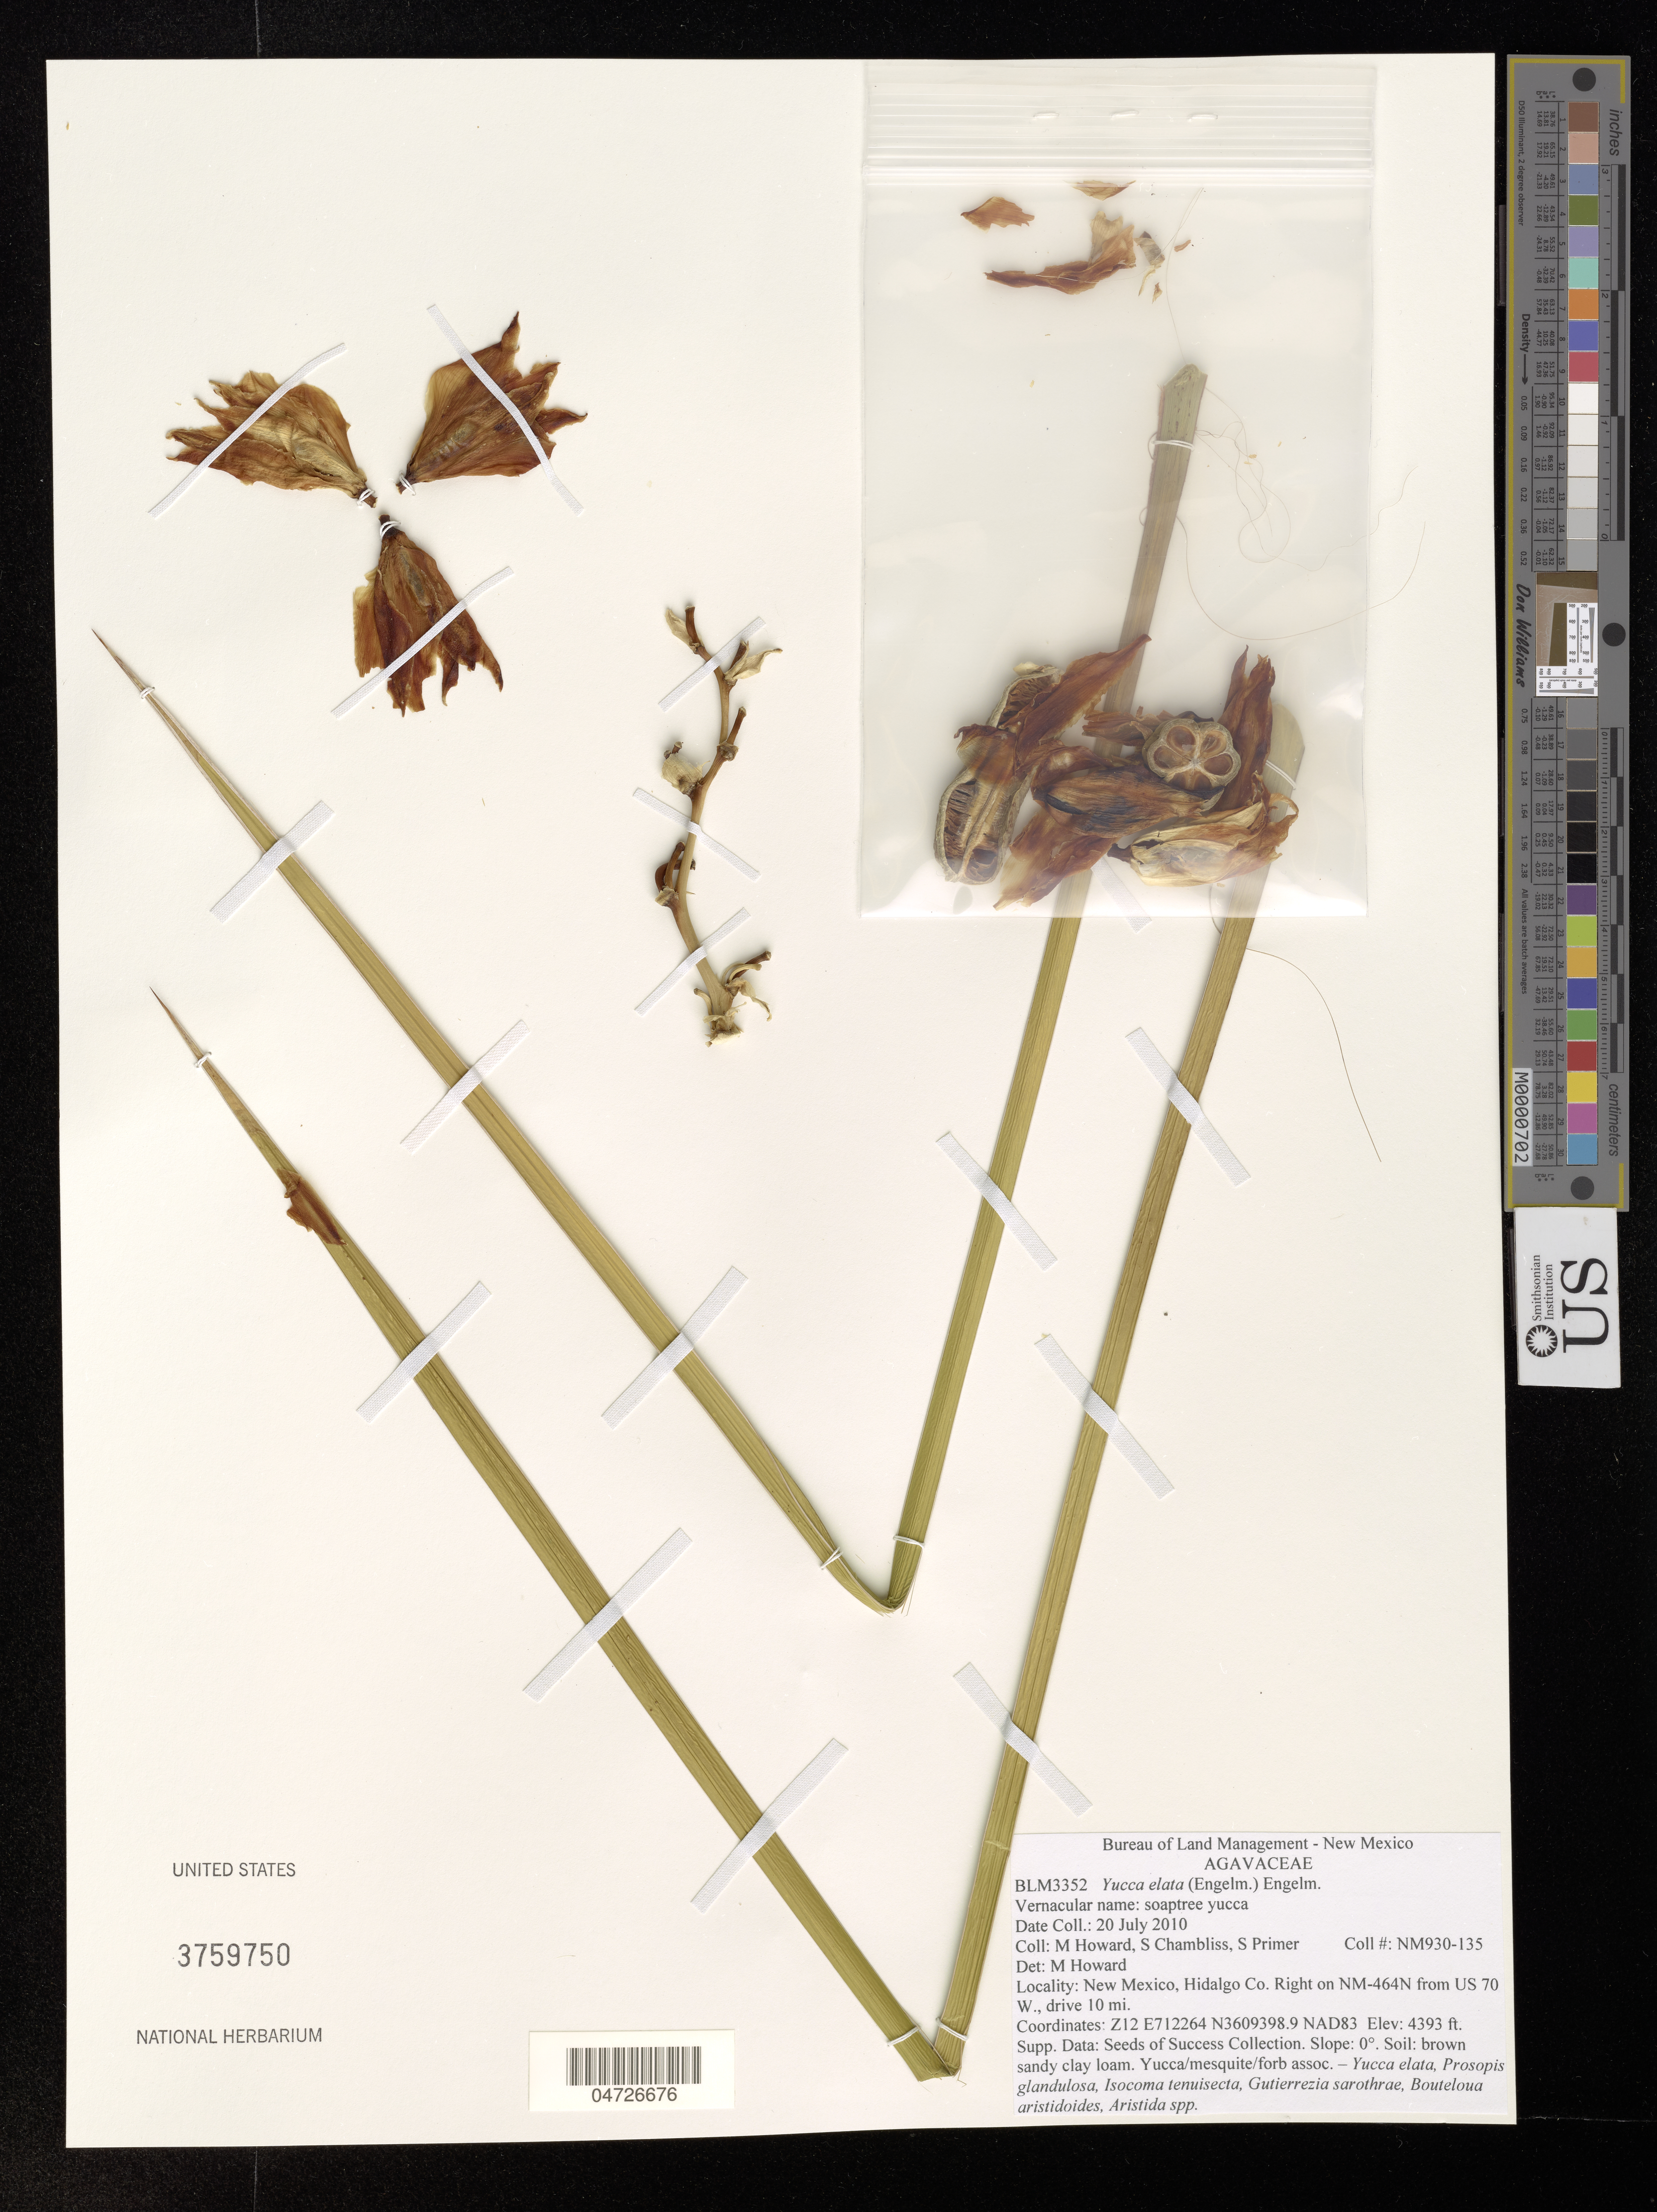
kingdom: Plantae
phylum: Tracheophyta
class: Liliopsida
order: Asparagales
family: Asparagaceae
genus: Yucca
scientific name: Yucca elata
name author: (Engelm.) Engelm.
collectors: M. Howard, S. Chambliss & S. Primer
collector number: NM930-135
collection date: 2010-07-20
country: United States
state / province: New Mexico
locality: Hidalgo Co. Right on NM-464N from US 70 W., drive 10mi.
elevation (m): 1339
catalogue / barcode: US 3759750